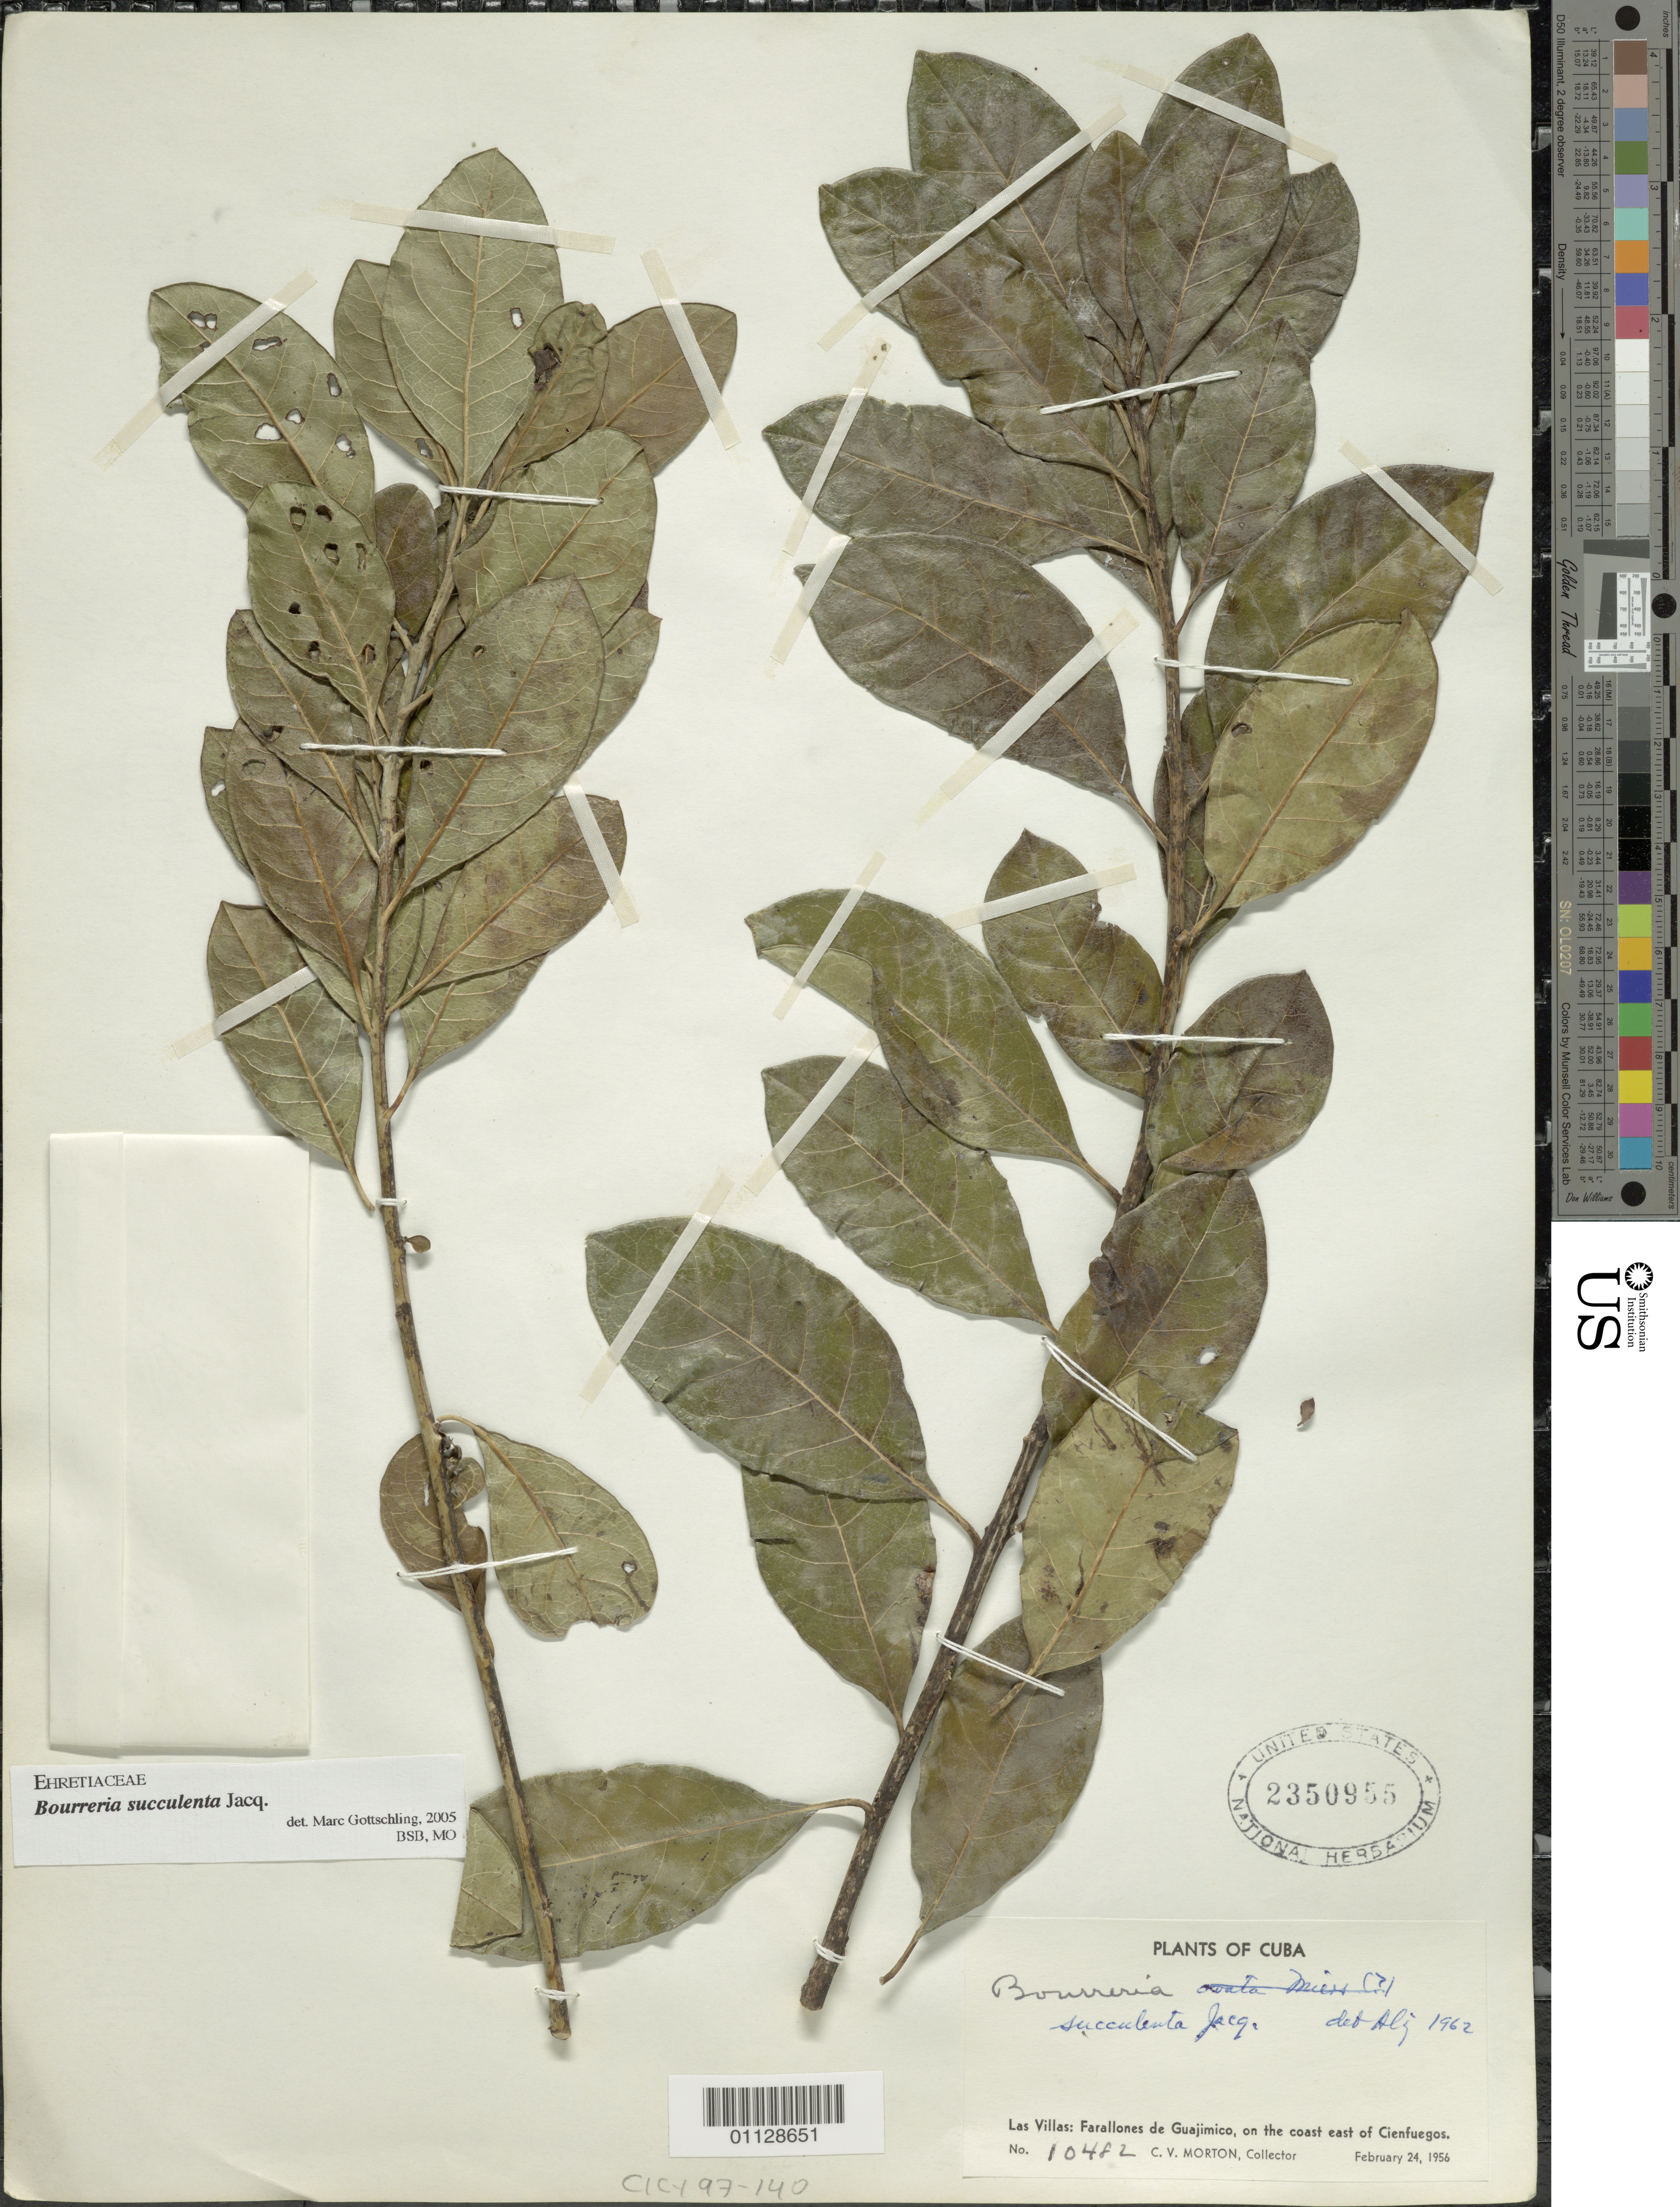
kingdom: Plantae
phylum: Tracheophyta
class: Magnoliopsida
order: Boraginales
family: Ehretiaceae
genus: Bourreria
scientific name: Bourreria succulenta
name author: Jacq.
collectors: C. V. Morton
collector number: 10482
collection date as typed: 24 Feb 1956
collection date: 1956-02-24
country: Cuba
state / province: Cienfuegos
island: Cuba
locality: Farallones de Guajimico, on the coast E of Cienfuegos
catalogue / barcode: US 2350955